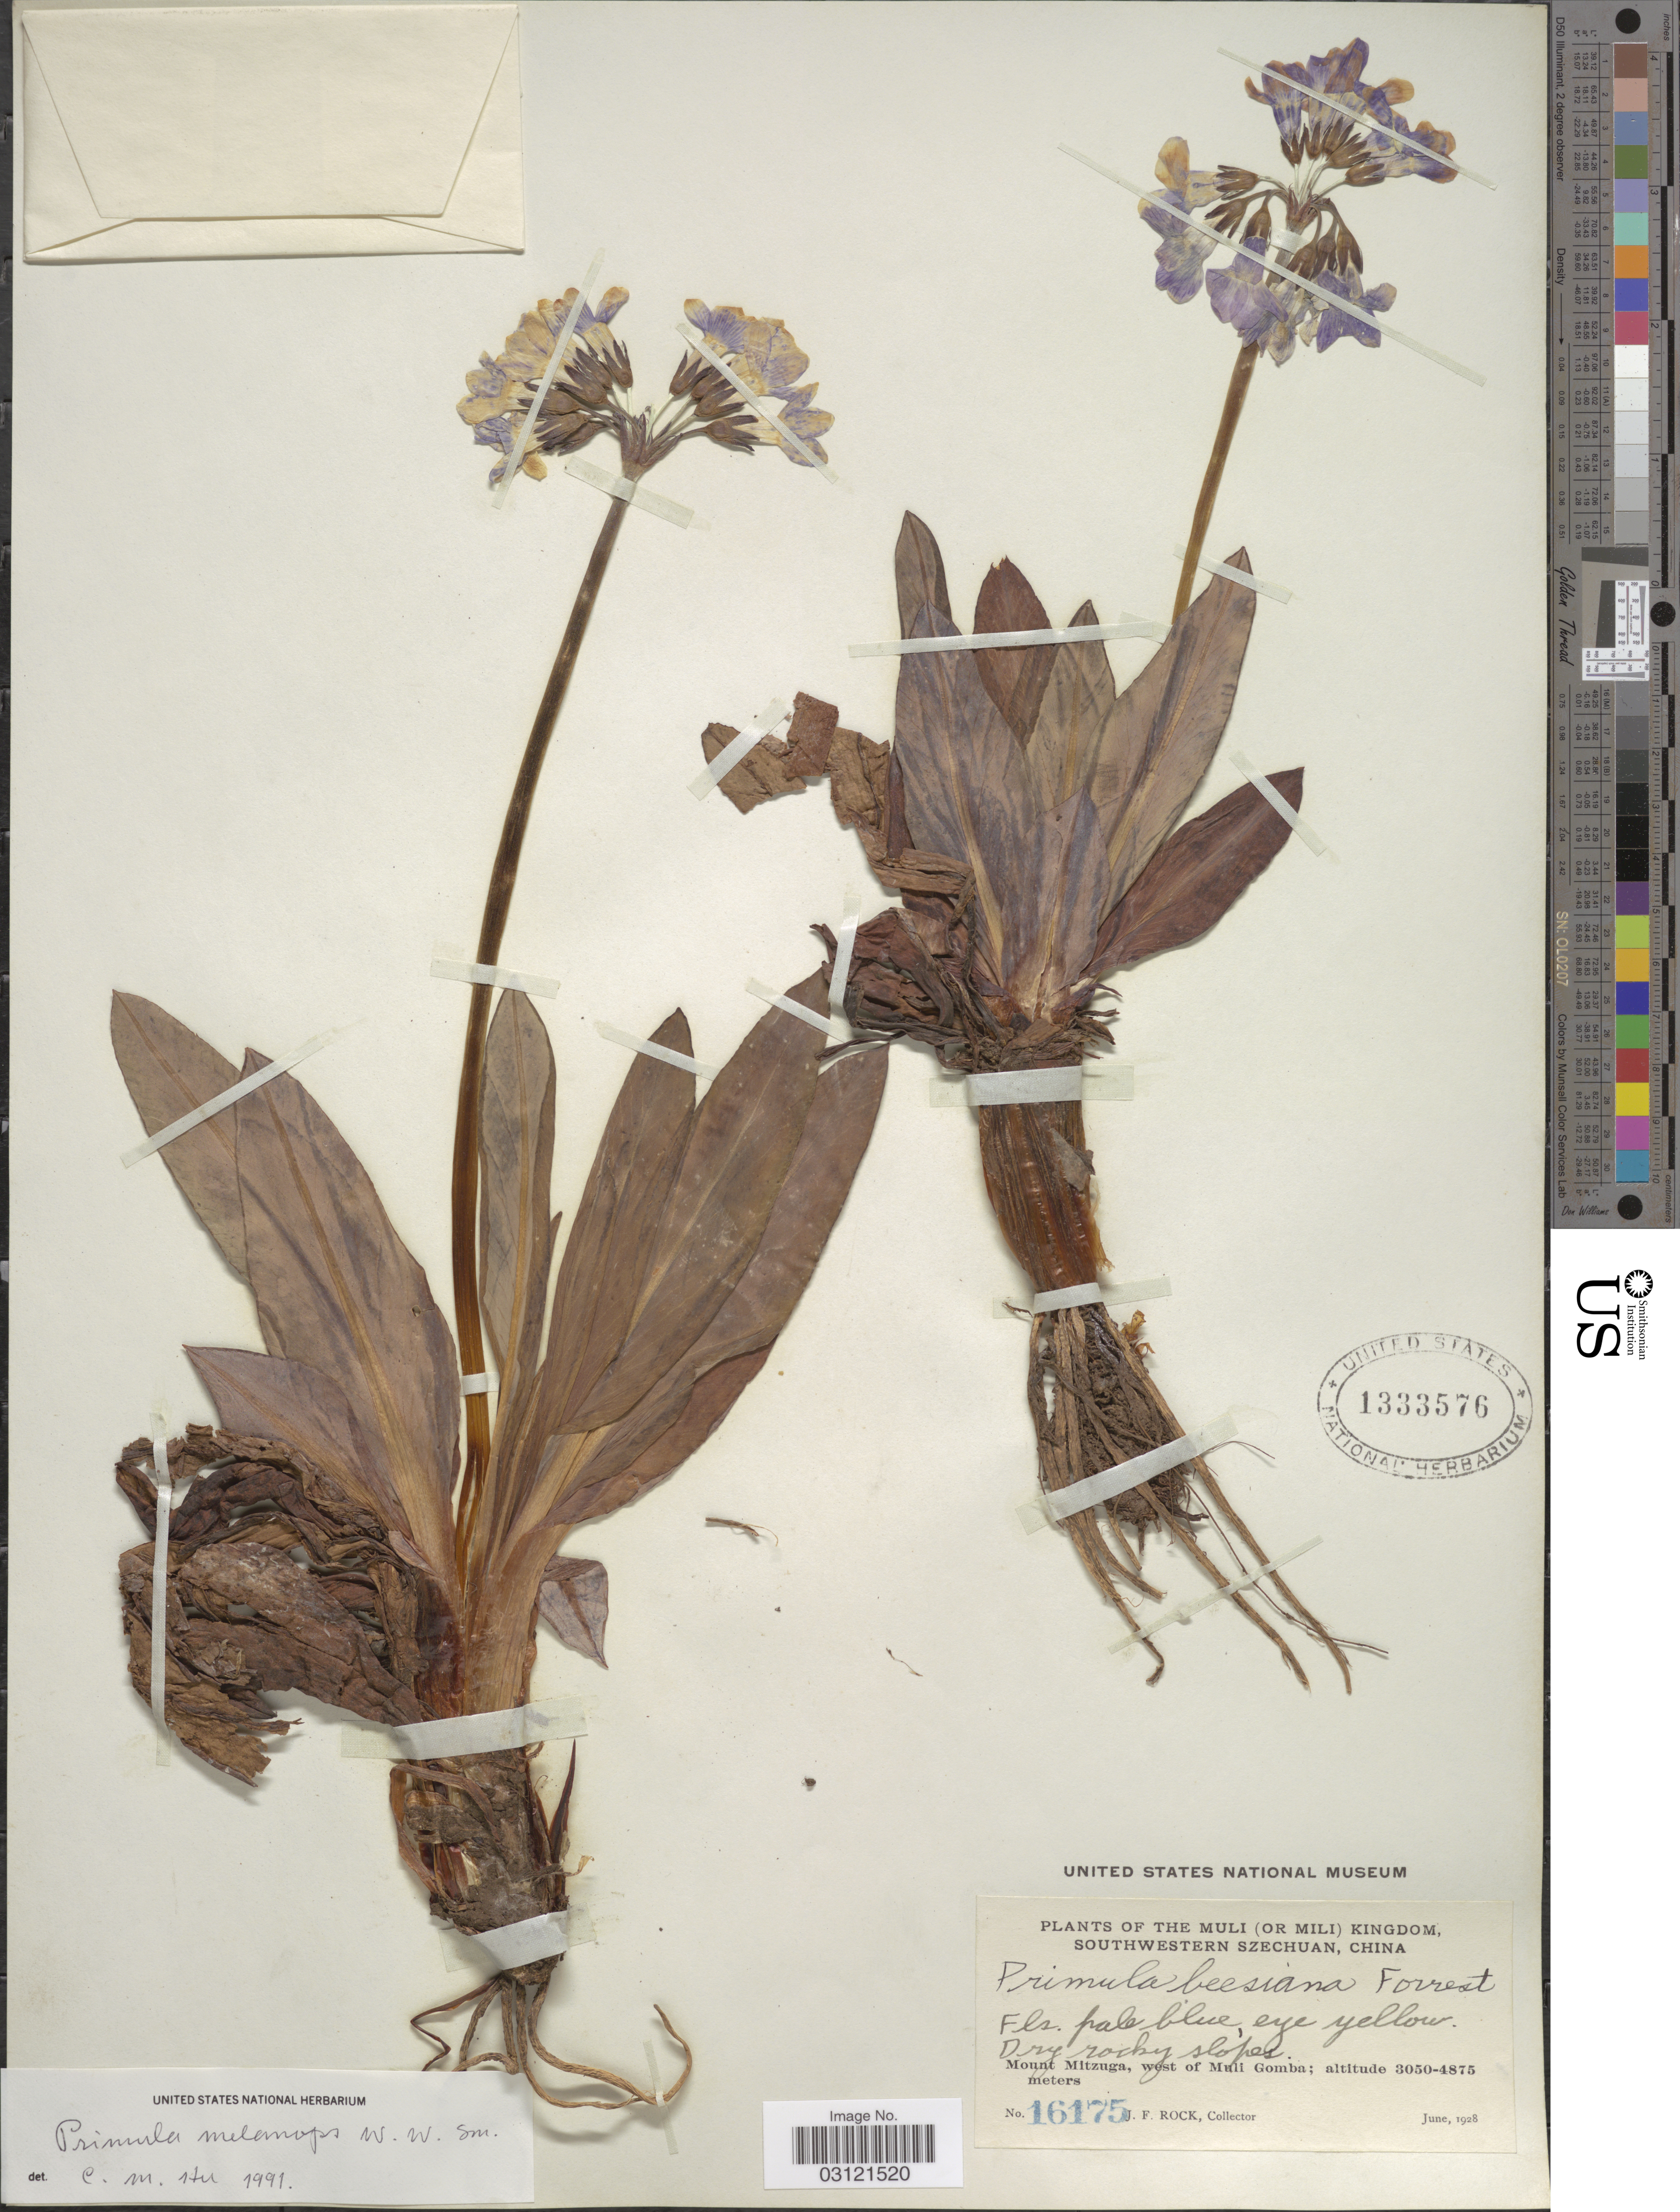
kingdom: Plantae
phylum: Tracheophyta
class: Magnoliopsida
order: Ericales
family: Primulaceae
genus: Primula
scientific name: Primula melanops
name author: W.W. Sm. & Kingdon-Ward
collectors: J. Rock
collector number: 16175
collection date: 1928-06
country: China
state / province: Sichuan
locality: The Muli (or Mili) Kingdom, Southwestern Szechuan. Mount Mitzuga, west of Muli Gomba.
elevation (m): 3050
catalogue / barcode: US 1333576